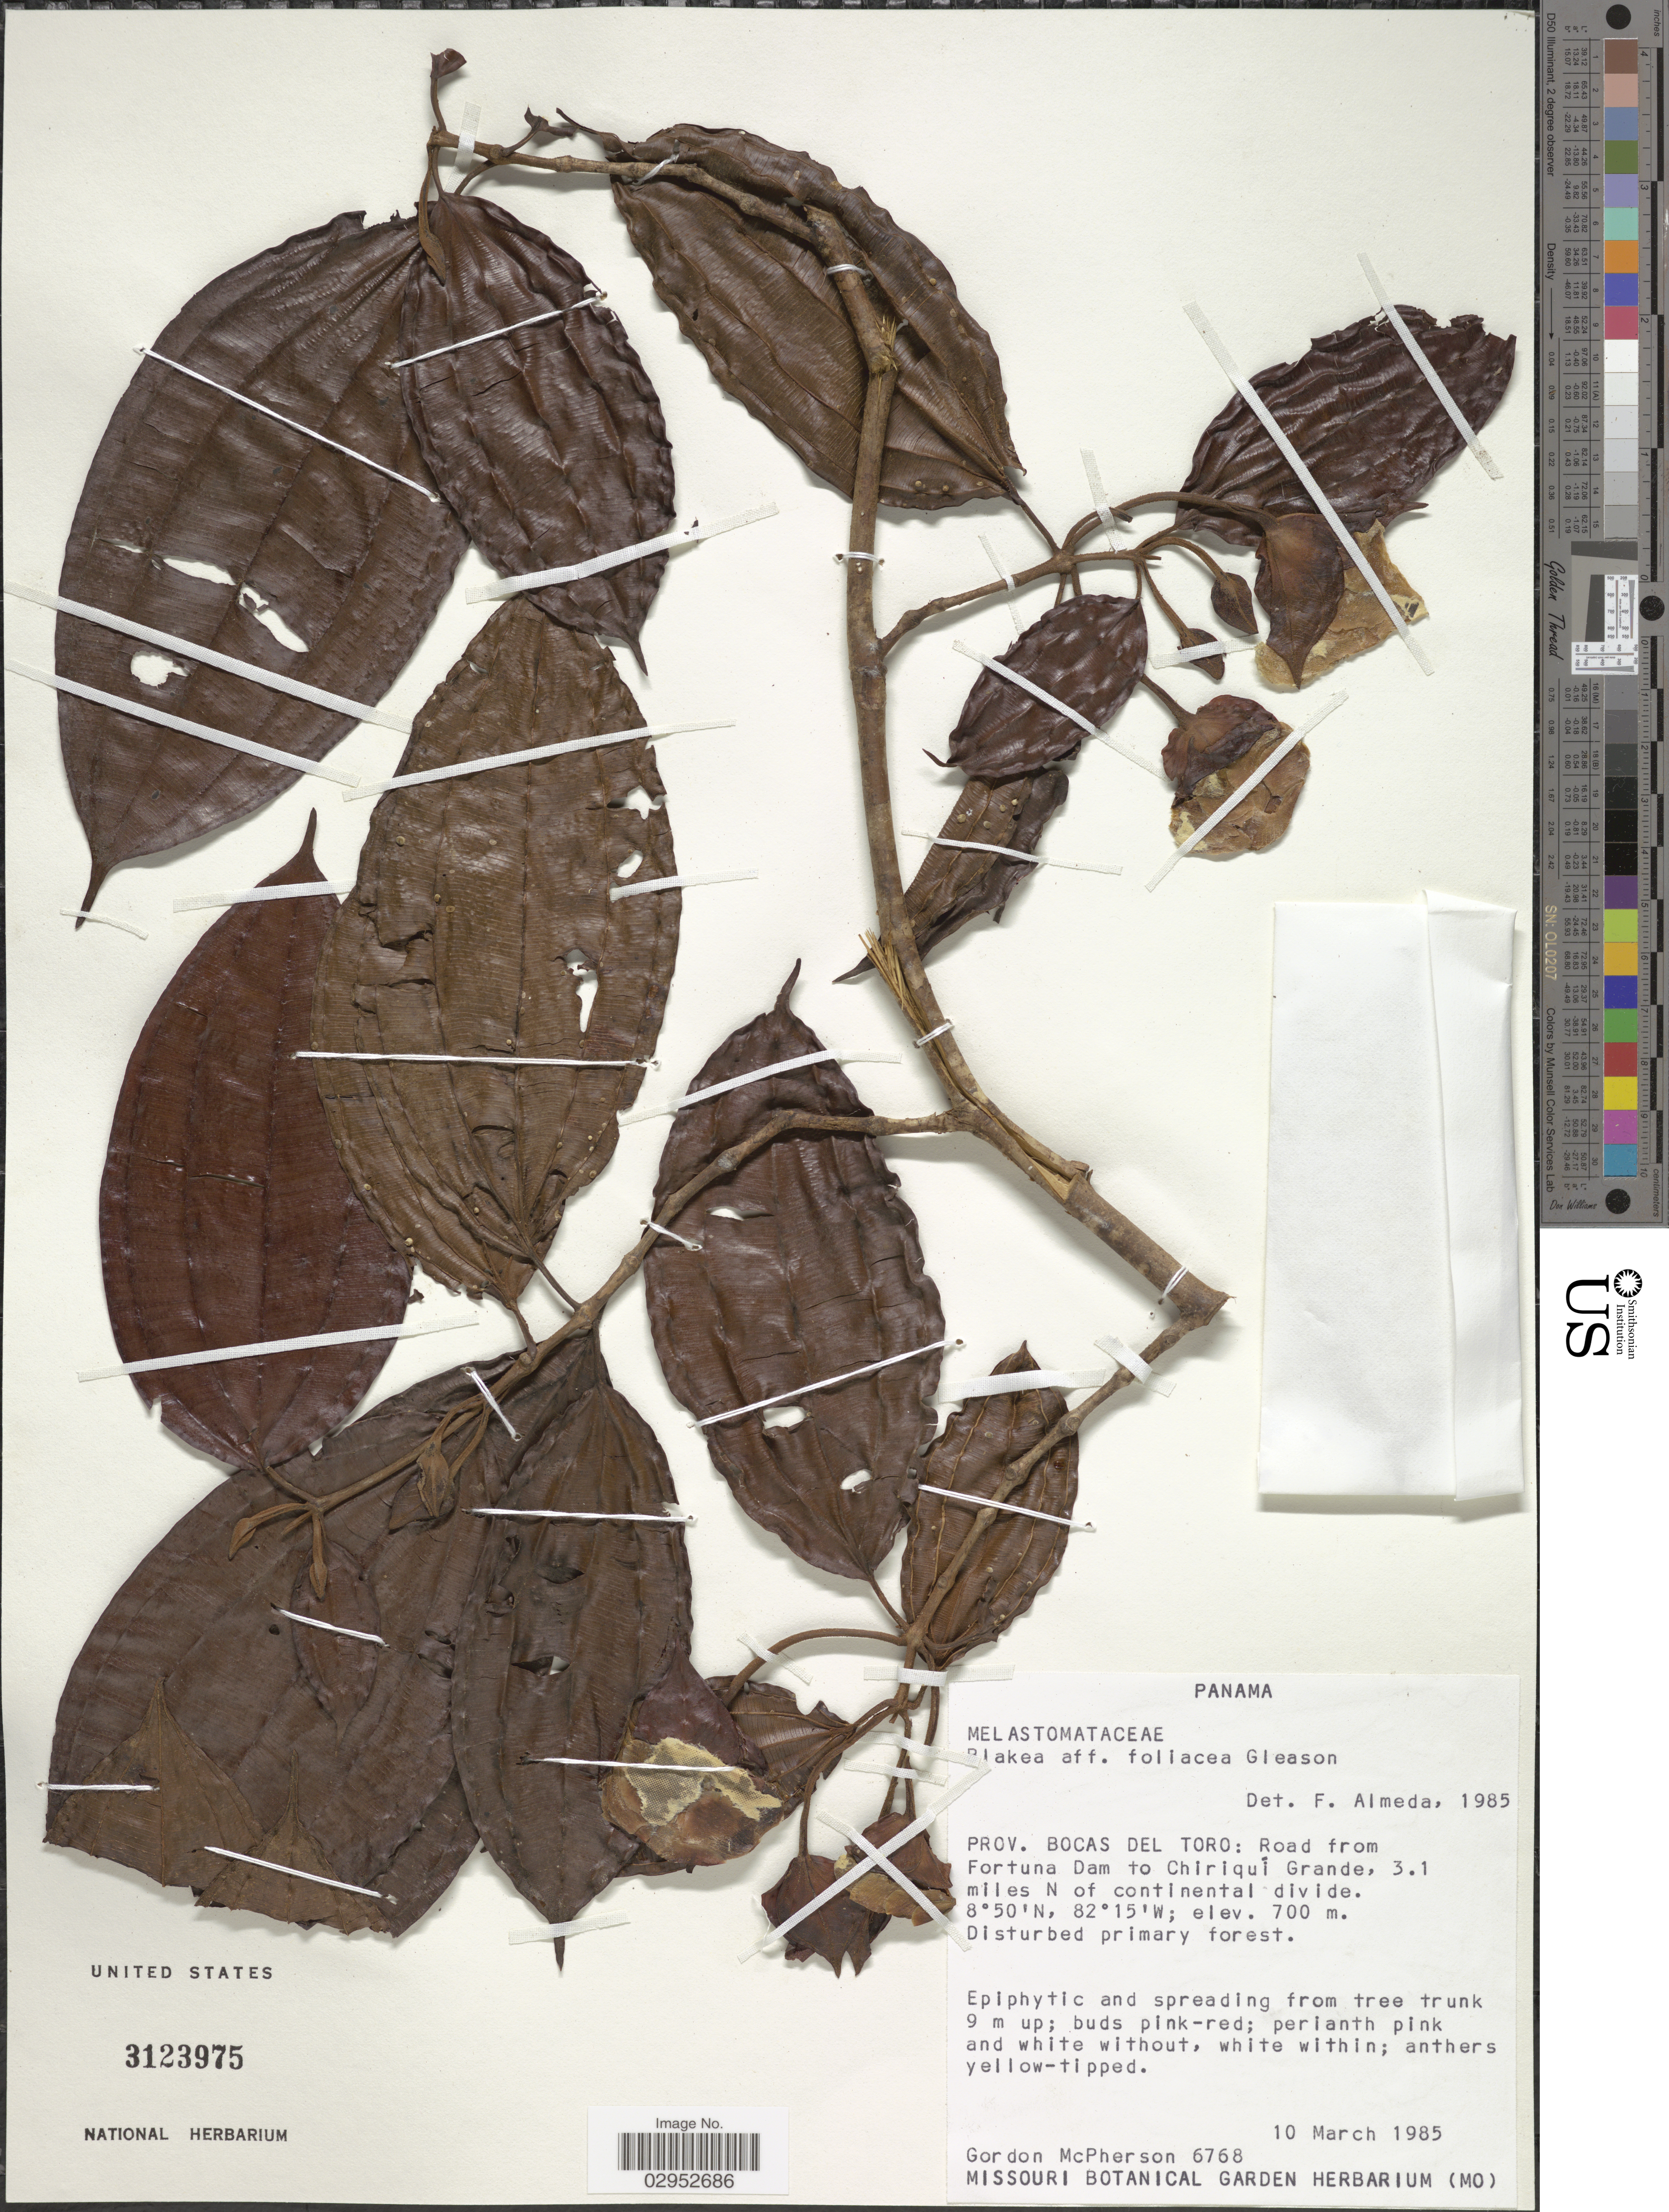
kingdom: Plantae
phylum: Tracheophyta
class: Magnoliopsida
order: Myrtales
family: Melastomataceae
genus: Blakea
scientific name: Blakea foliacea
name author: Gleason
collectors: G. McPherson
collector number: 6768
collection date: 1985-03-10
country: Panama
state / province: Bocas del Toro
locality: Prov. Bocas del Toro: Road from Fortuna Dam to Chiriquí Grande, 3.1 miles N of continental divide.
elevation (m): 700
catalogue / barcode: US 3123975